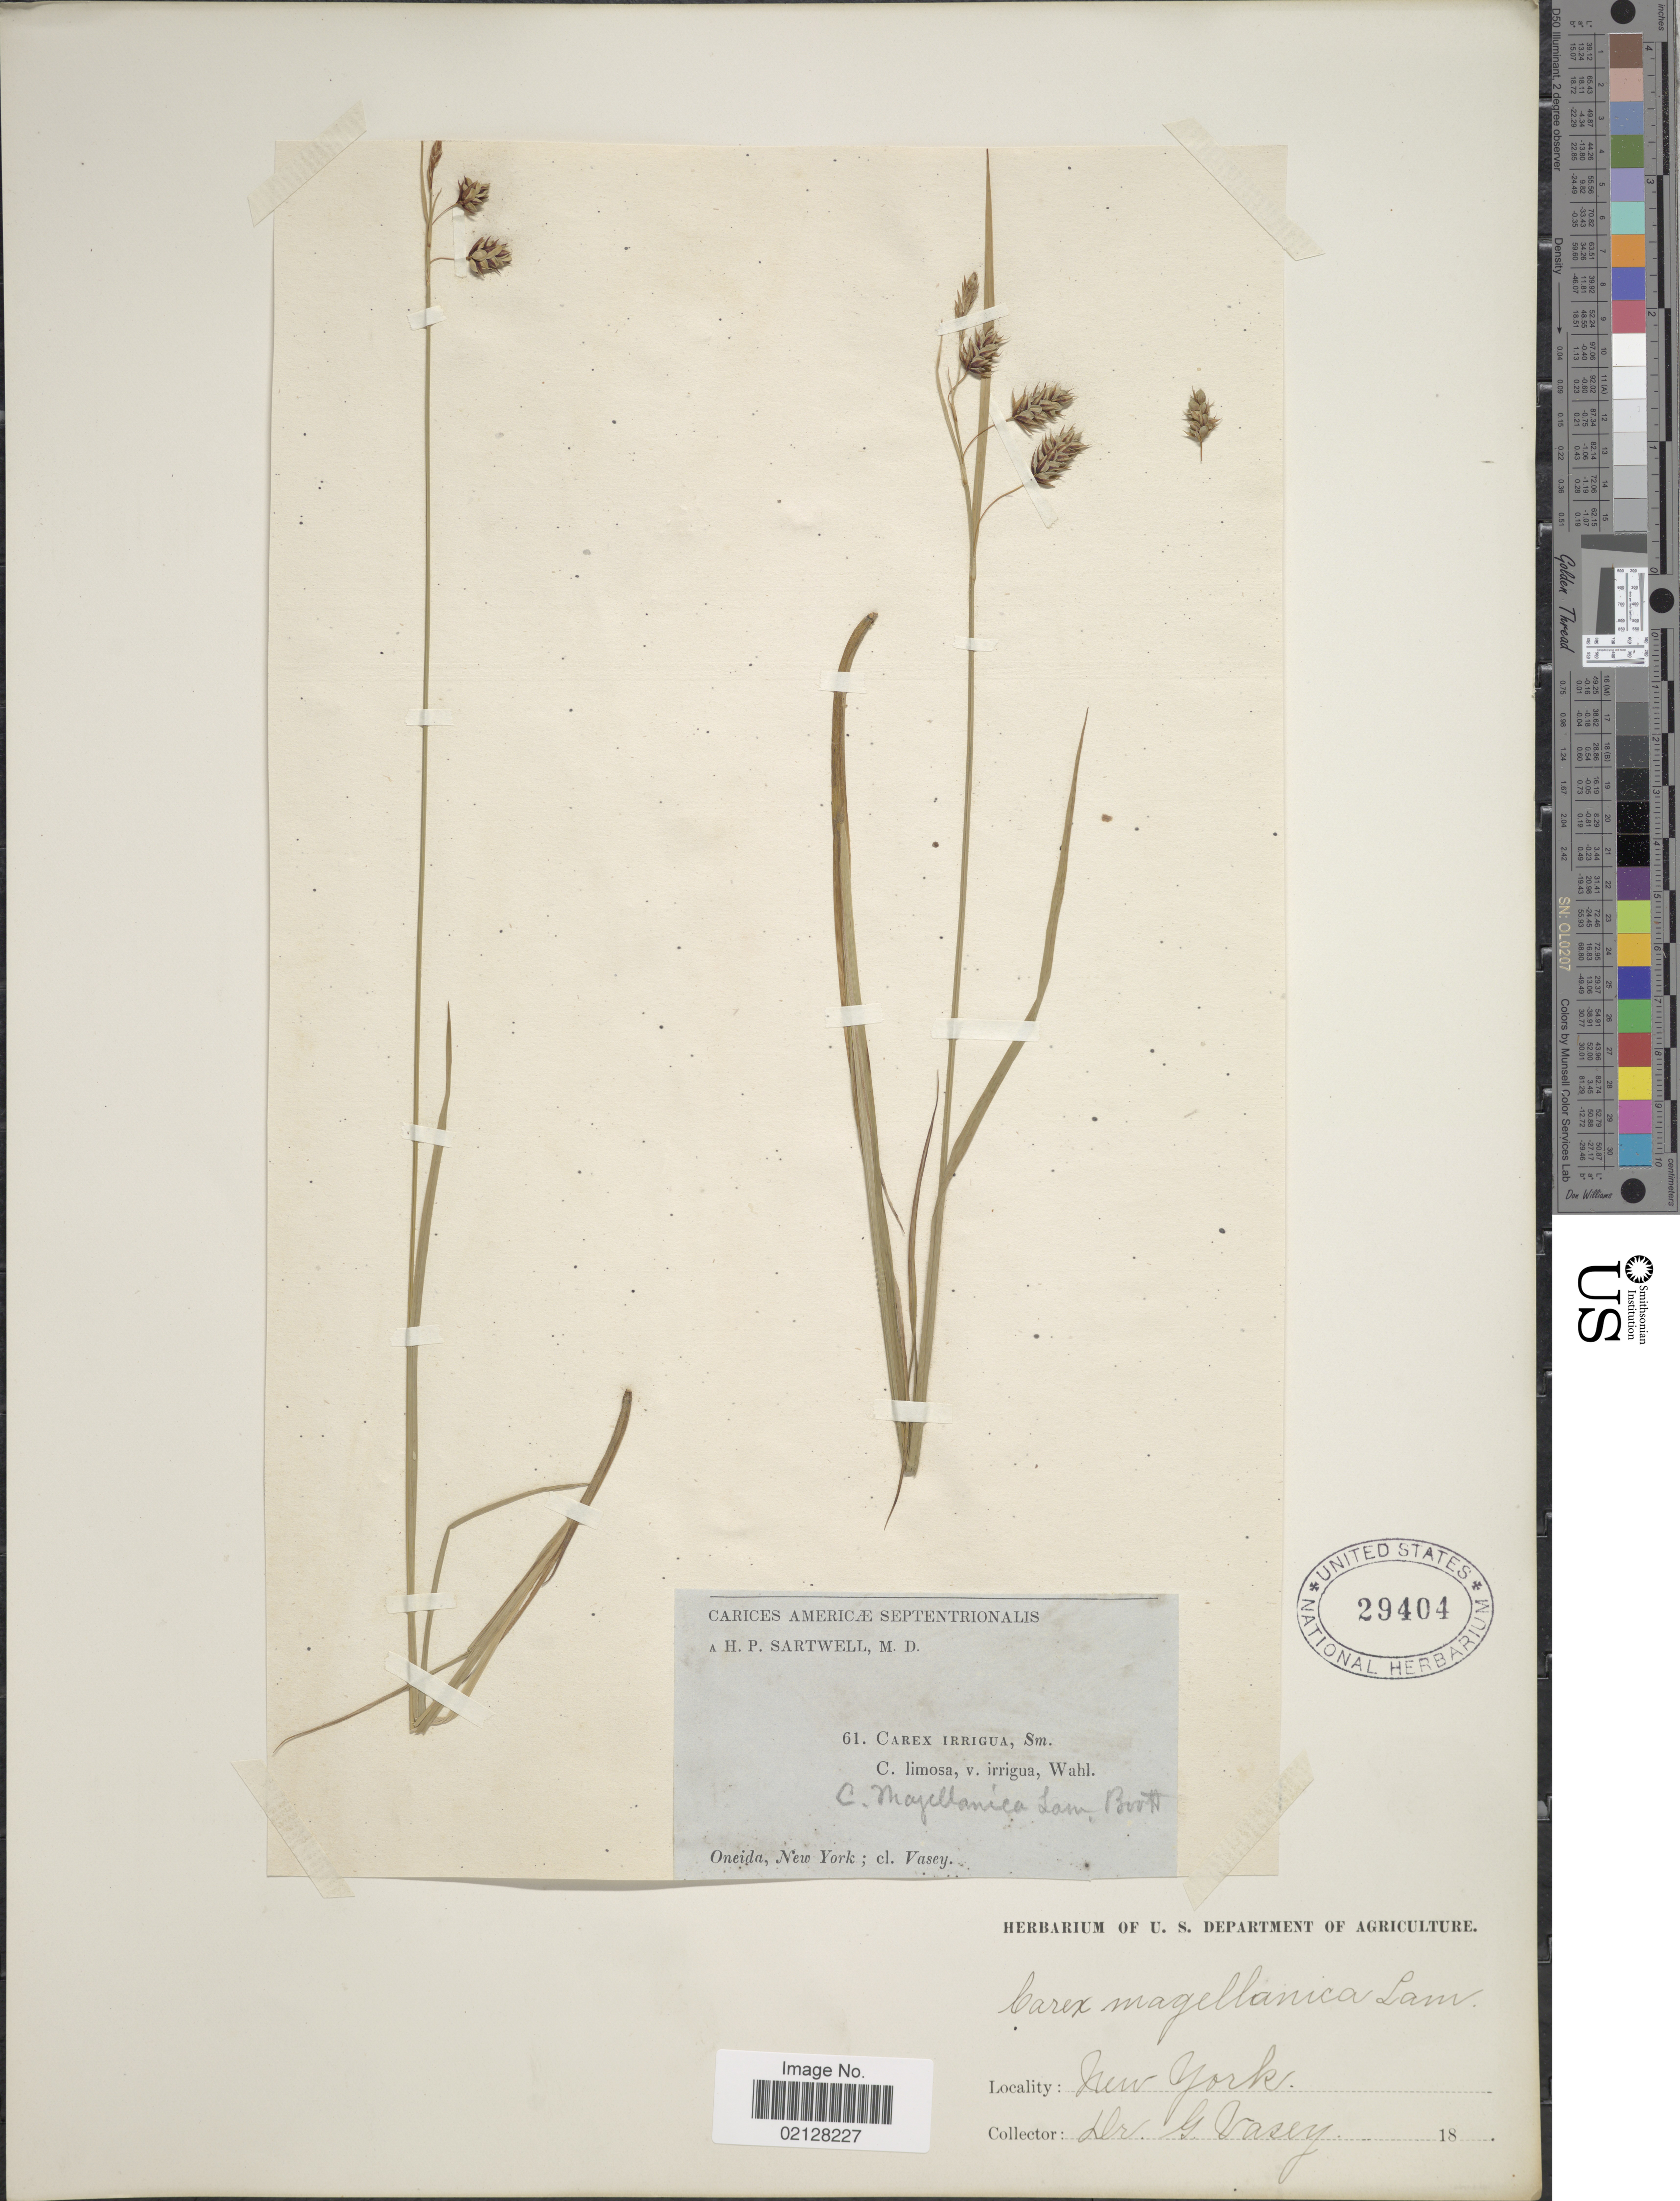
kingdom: Plantae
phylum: Tracheophyta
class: Liliopsida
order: Poales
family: Cyperaceae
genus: Carex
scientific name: Carex magellanica subsp. irrigua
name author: (Wahlenb.) Hiitonen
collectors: G. Vasey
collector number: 61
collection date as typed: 18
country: United States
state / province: New York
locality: Oneida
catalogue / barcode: US 29404